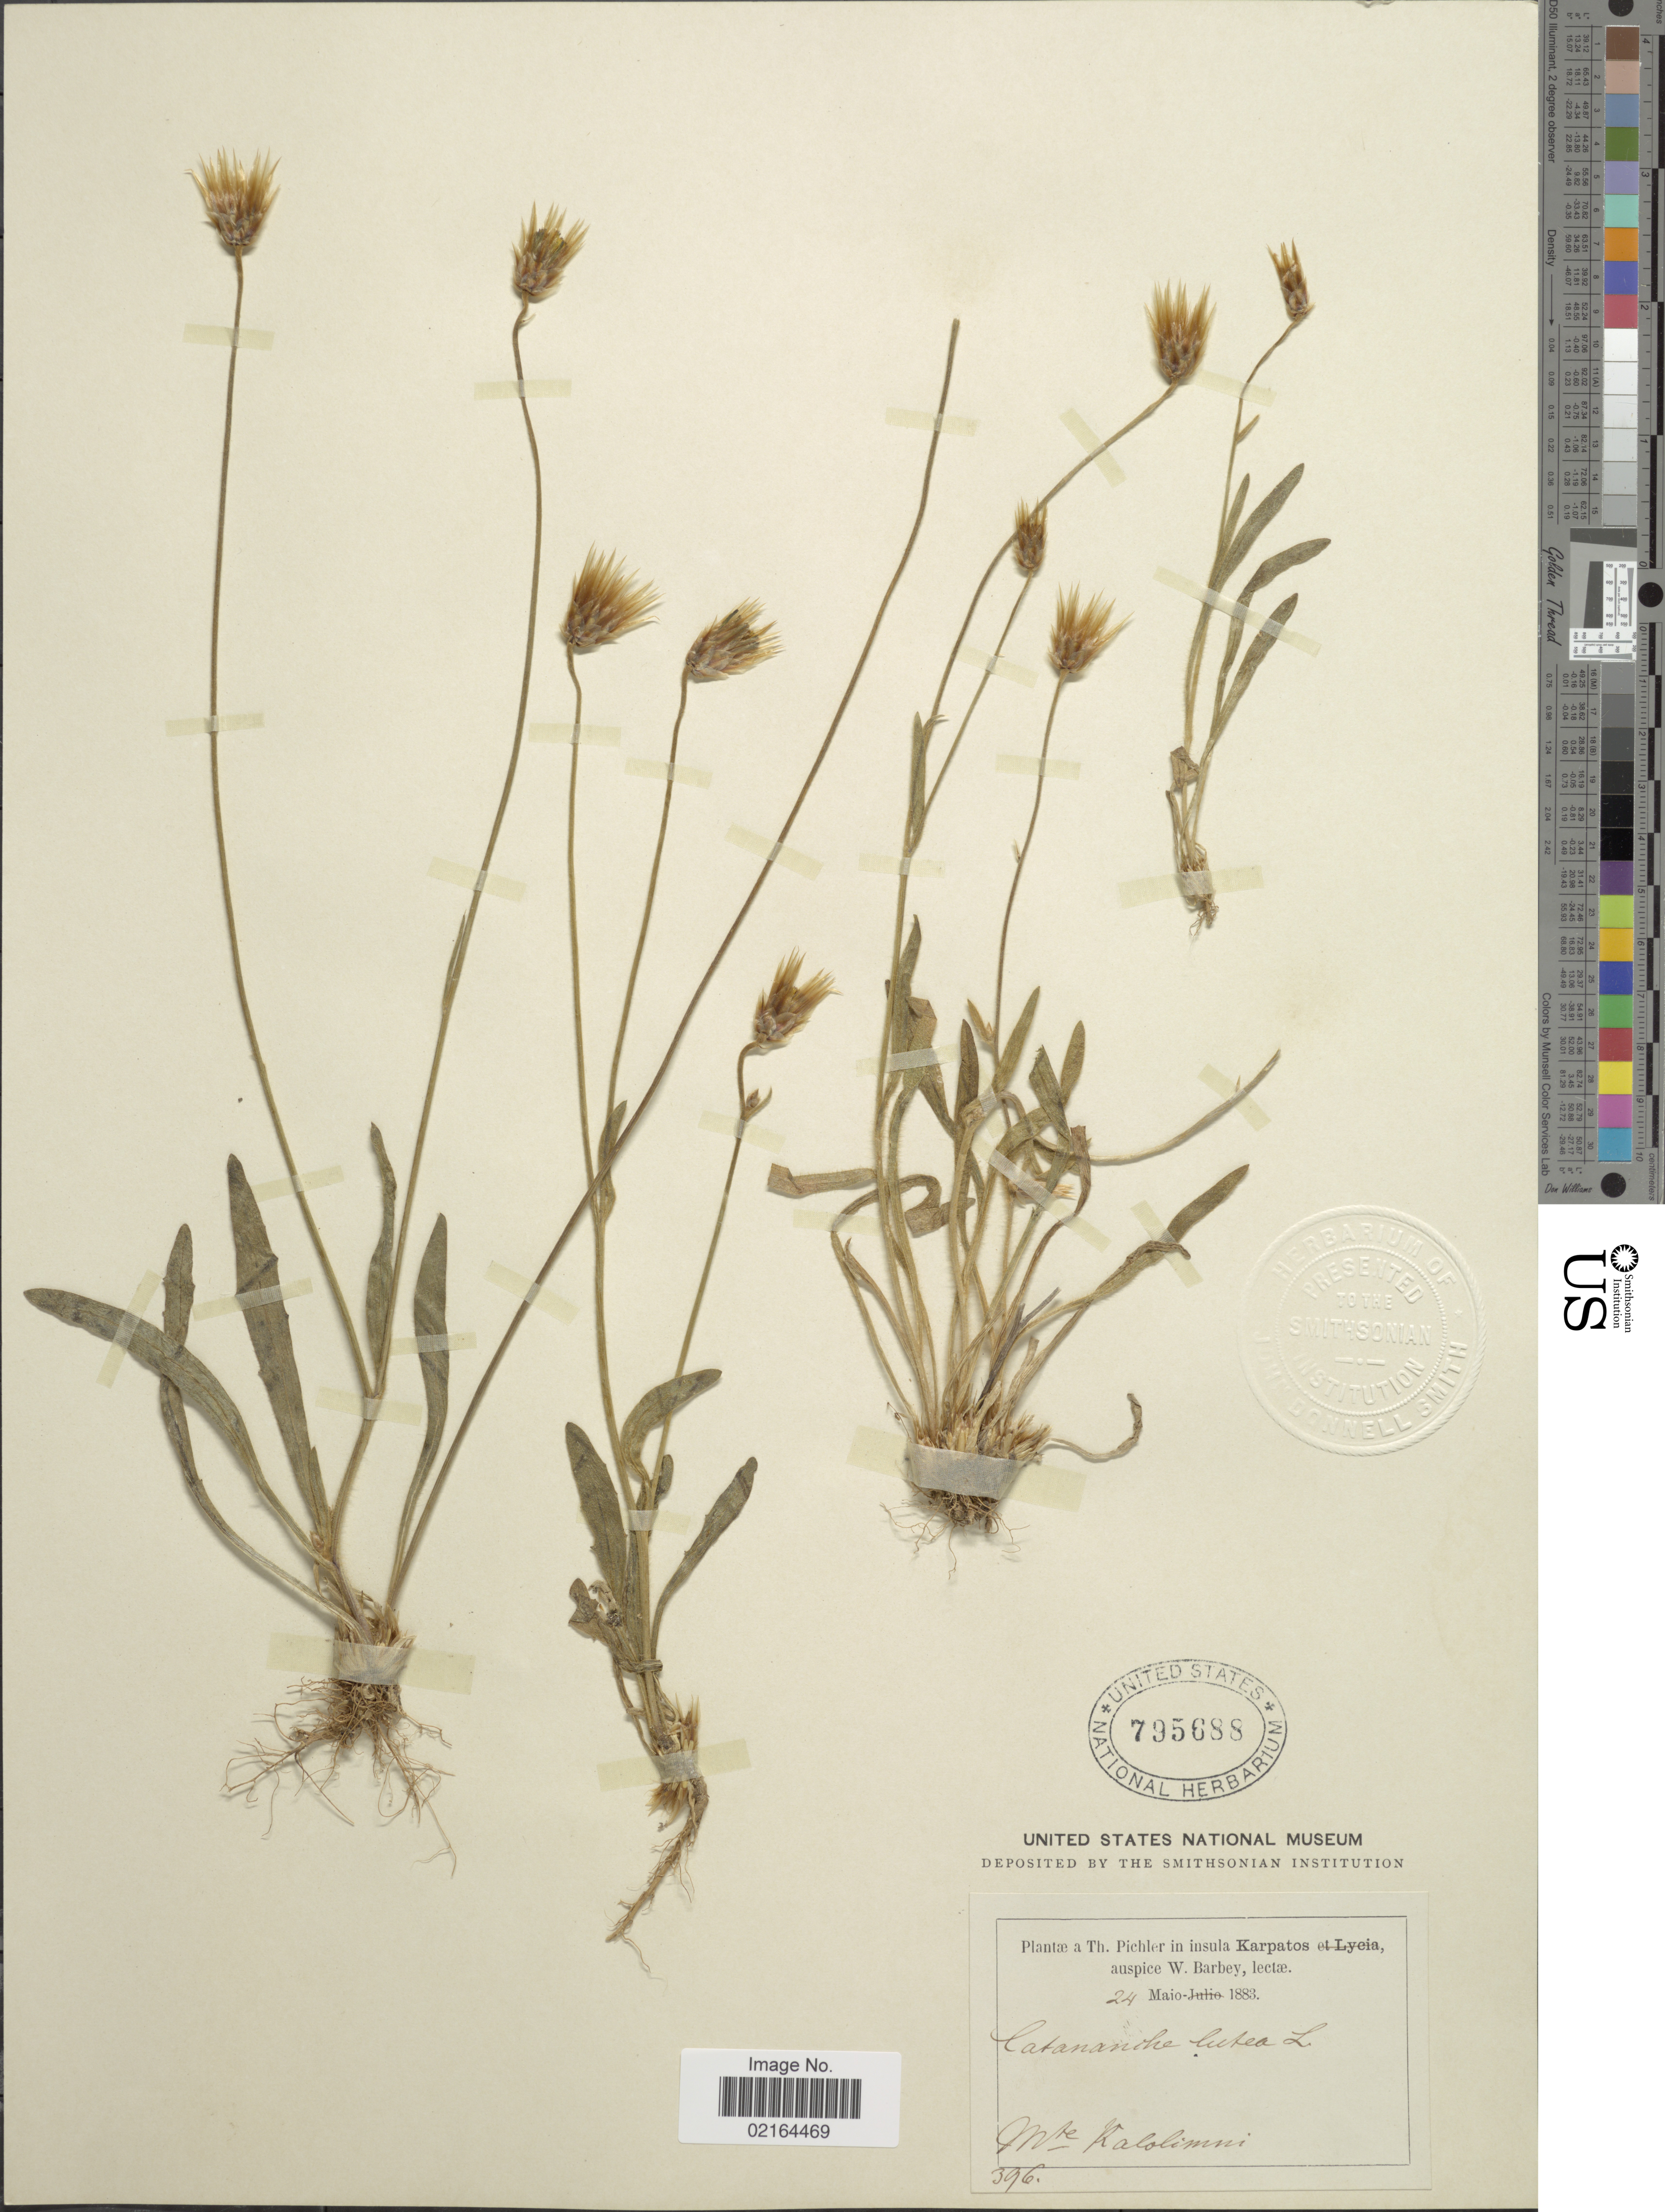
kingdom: Plantae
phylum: Tracheophyta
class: Magnoliopsida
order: Asterales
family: Asteraceae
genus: Catananche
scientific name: Catananche lutea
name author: L.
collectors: T. Pichler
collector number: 396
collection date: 1883-05-24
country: Greece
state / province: South Aegean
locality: Karpatos, Mte. Kalolimni.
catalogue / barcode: US 795688